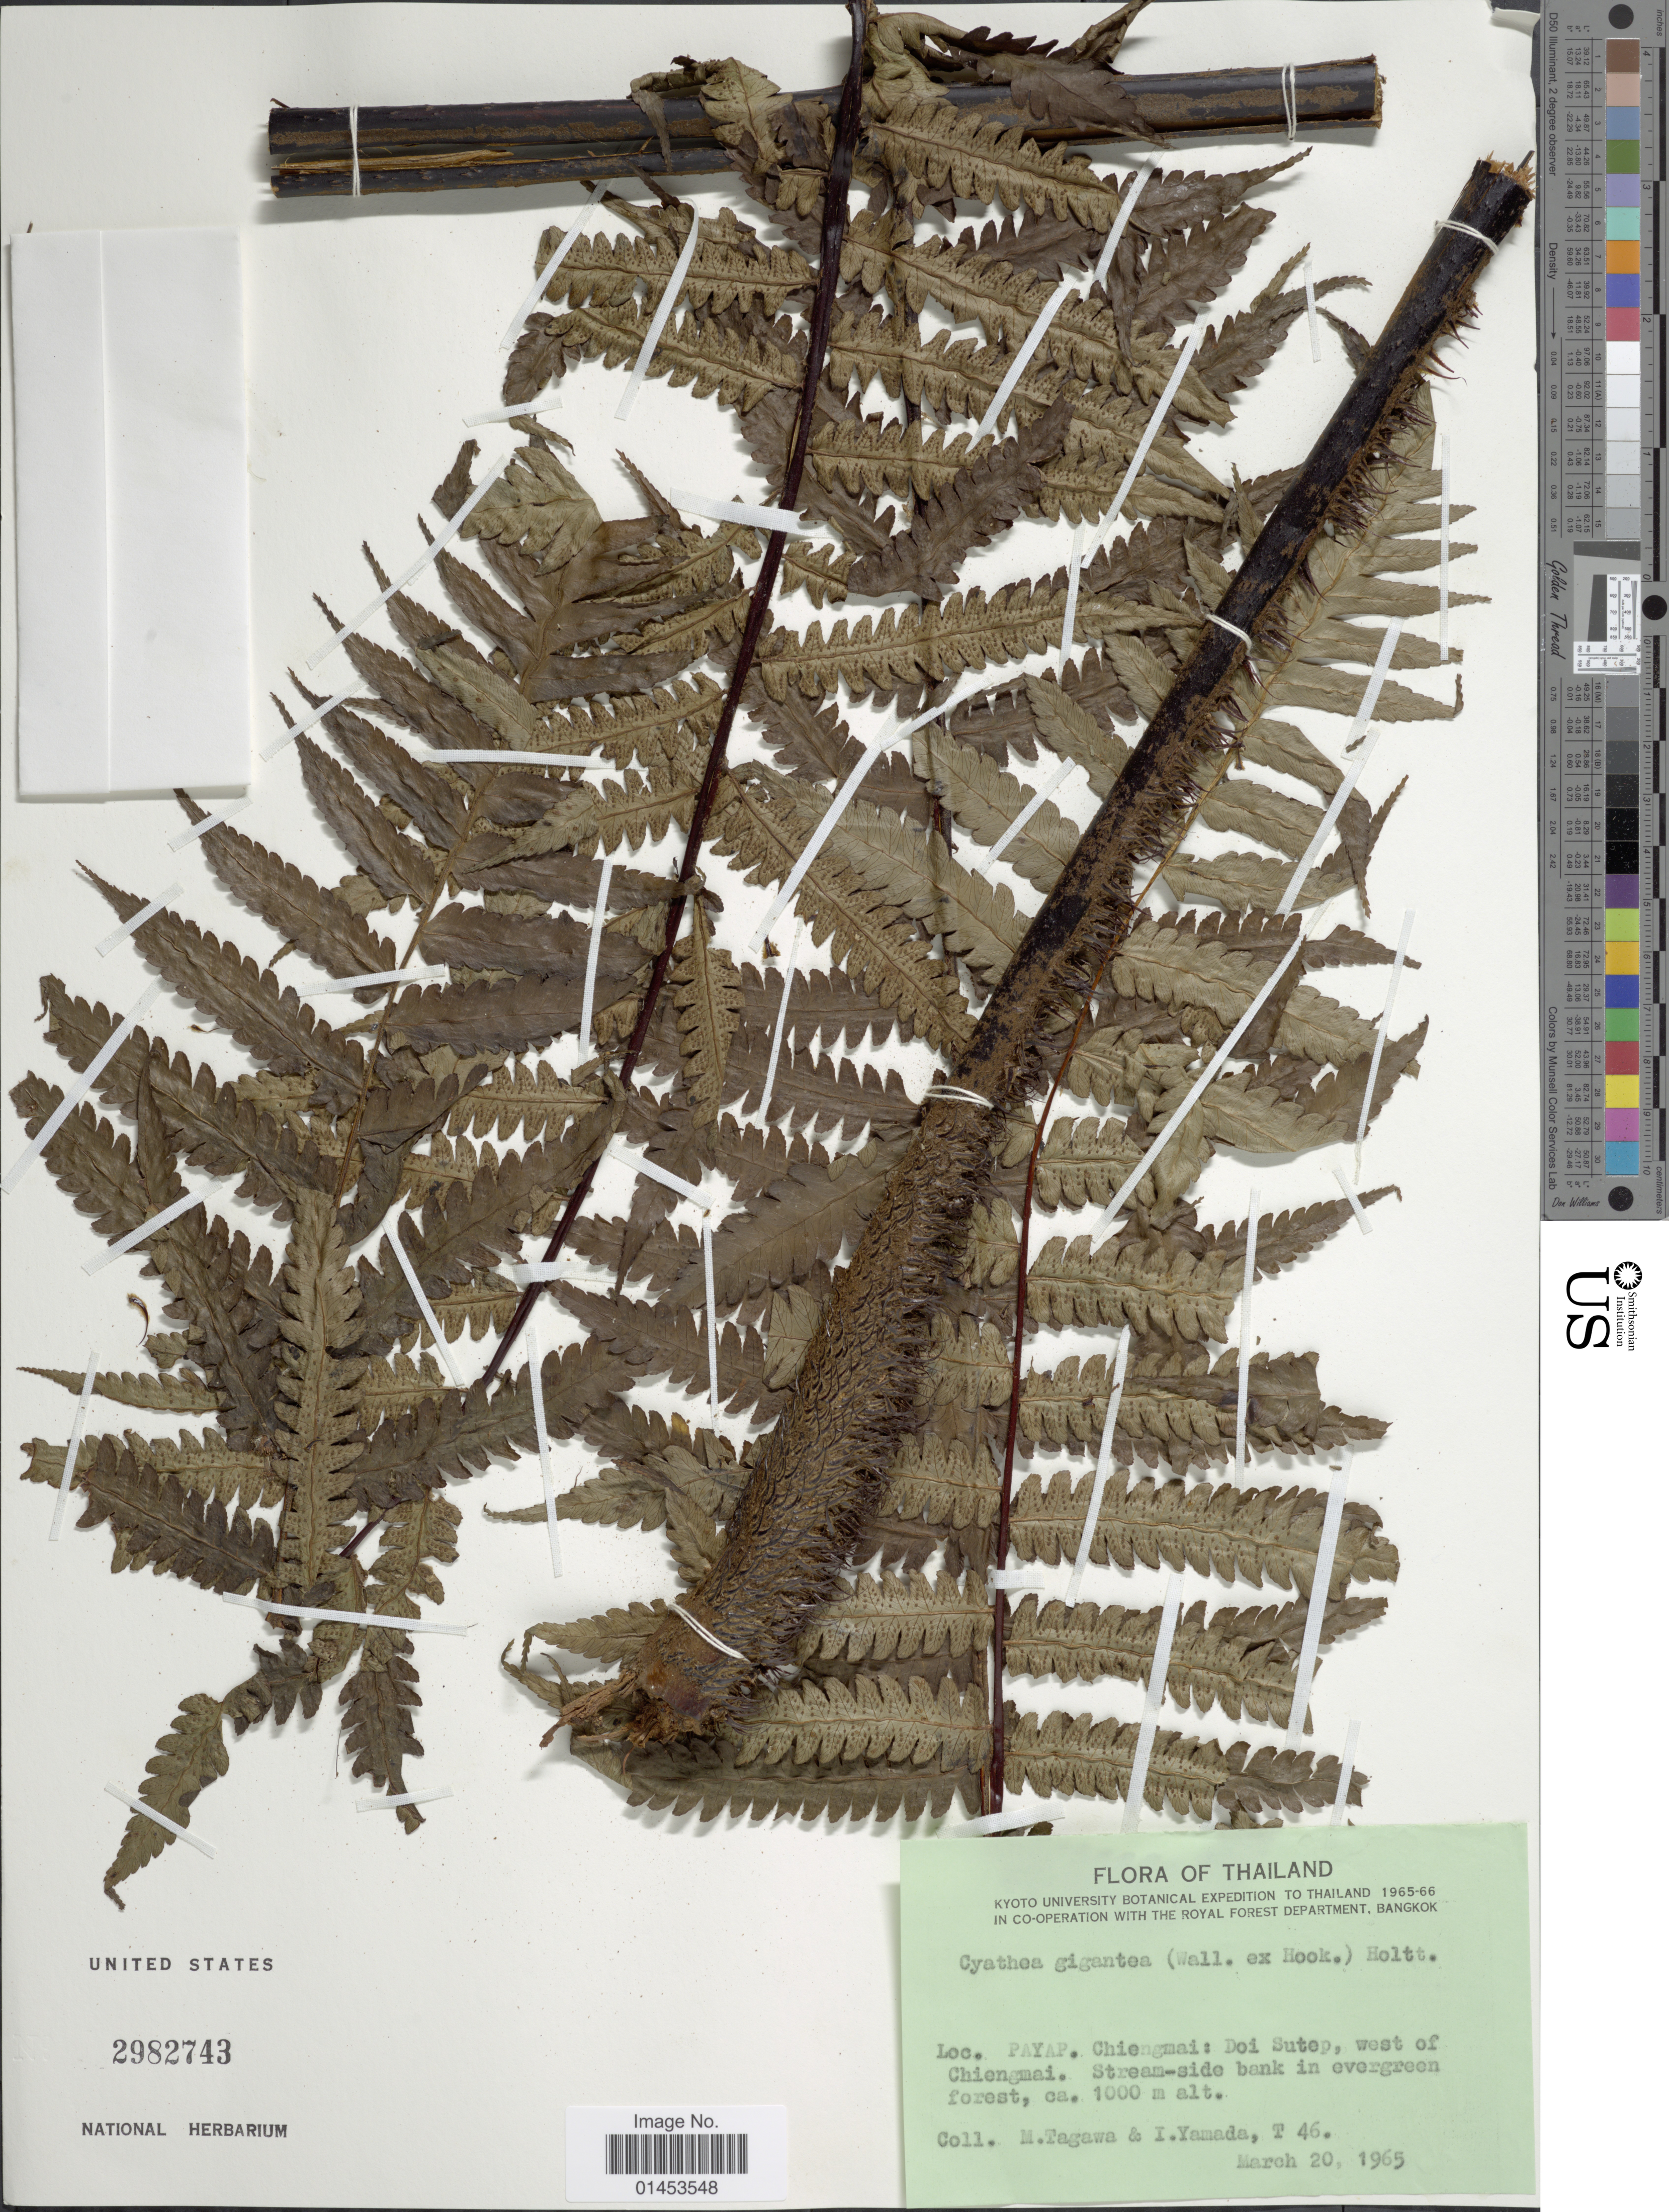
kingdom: Plantae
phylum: Tracheophyta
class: Polypodiopsida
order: Cyatheales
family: Cyatheaceae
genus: Cyathea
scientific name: Cyathea gigantea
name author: (Wall. ex Hook.) Holttum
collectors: M. Tagawa & I. Yamada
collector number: T46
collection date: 1965-03-20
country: Thailand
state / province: Chiang Mai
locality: Payap, Chiengmai: Doi Surep, west of Chiengmai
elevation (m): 1000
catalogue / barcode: US 2982743